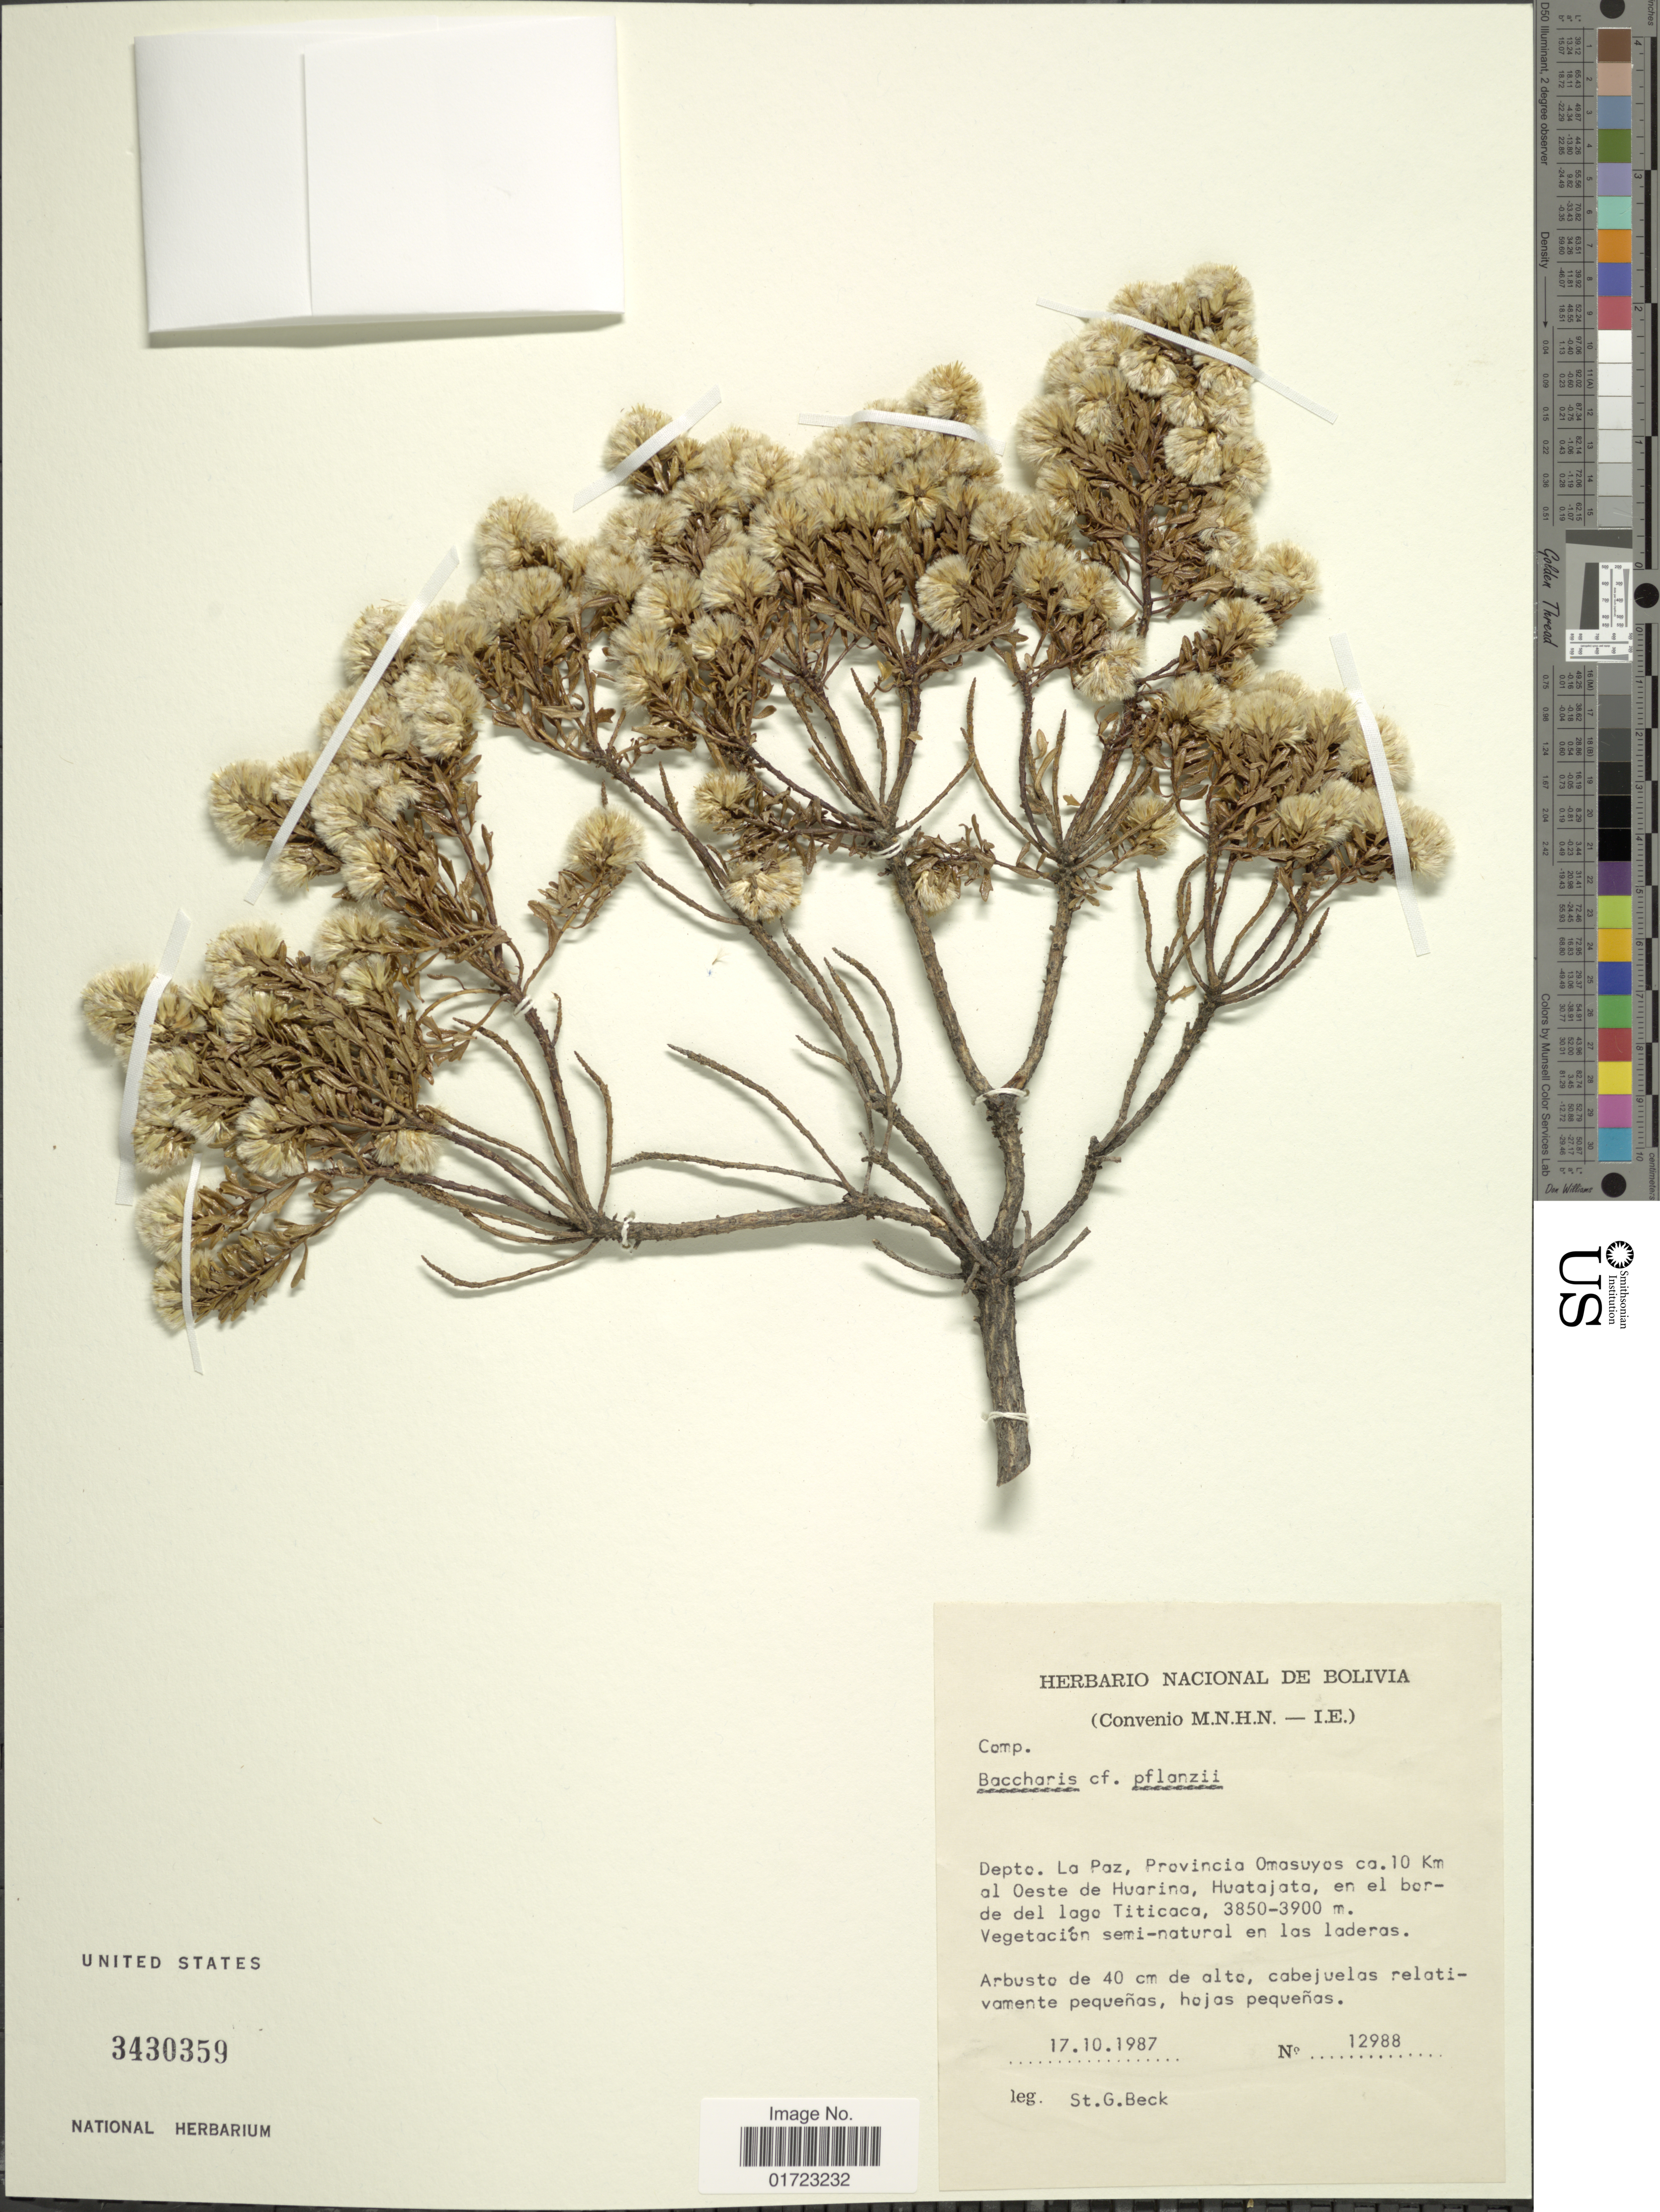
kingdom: Plantae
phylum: Tracheophyta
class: Magnoliopsida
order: Asterales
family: Asteraceae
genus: Baccharis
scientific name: Baccharis pflanzii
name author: Perkins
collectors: S. G. Beck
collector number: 12988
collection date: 1987-10-17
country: Bolivia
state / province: La Paz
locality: Depto. La Paz. Provincia Omasuyos ca. 10 Km al Oeste de Huarina, Huatajata, en el borde del lago Titicaca.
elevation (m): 3850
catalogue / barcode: US 3430359